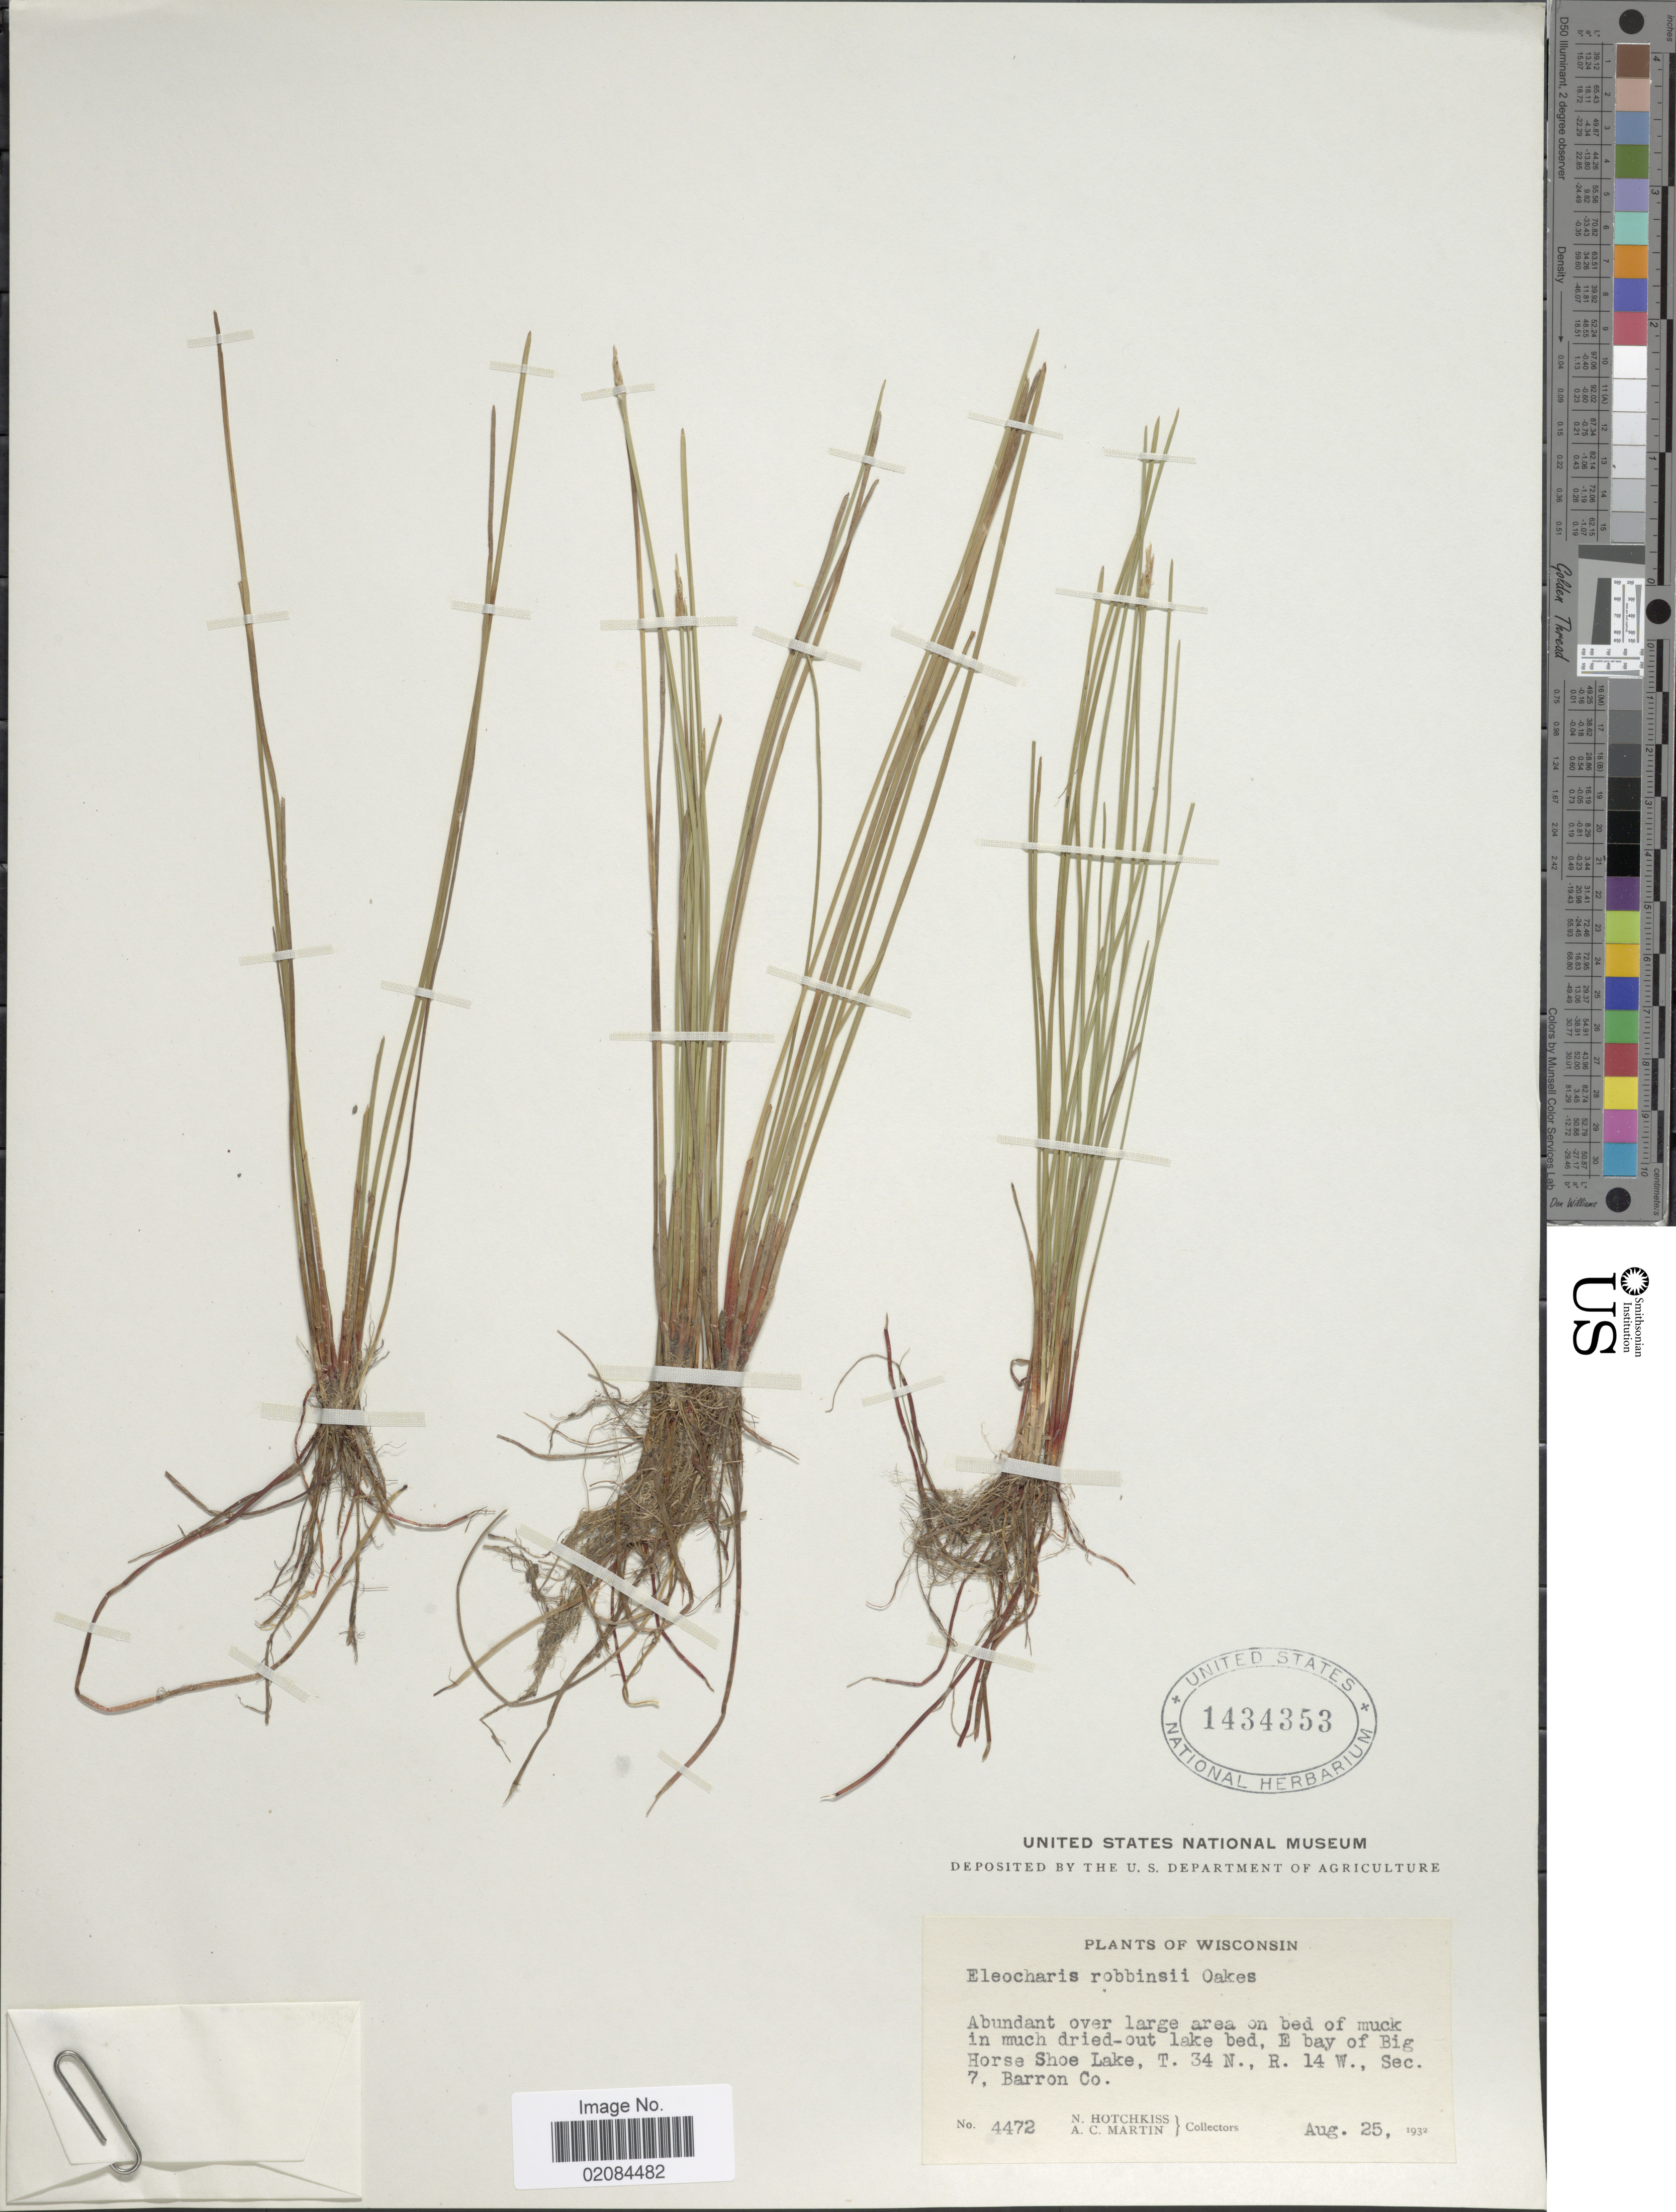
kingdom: Plantae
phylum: Tracheophyta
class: Liliopsida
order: Poales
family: Cyperaceae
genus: Eleocharis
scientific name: Eleocharis robbinsii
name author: Oakes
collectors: N. Hotchkiss & A. C. Martin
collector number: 4472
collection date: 1932-08-25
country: United States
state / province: Wisconsin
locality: E Bay of Big Horse Shoe Lake, T. 34 N., R. 4 W., Sec. 7, Barron Co.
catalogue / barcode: US 1434353